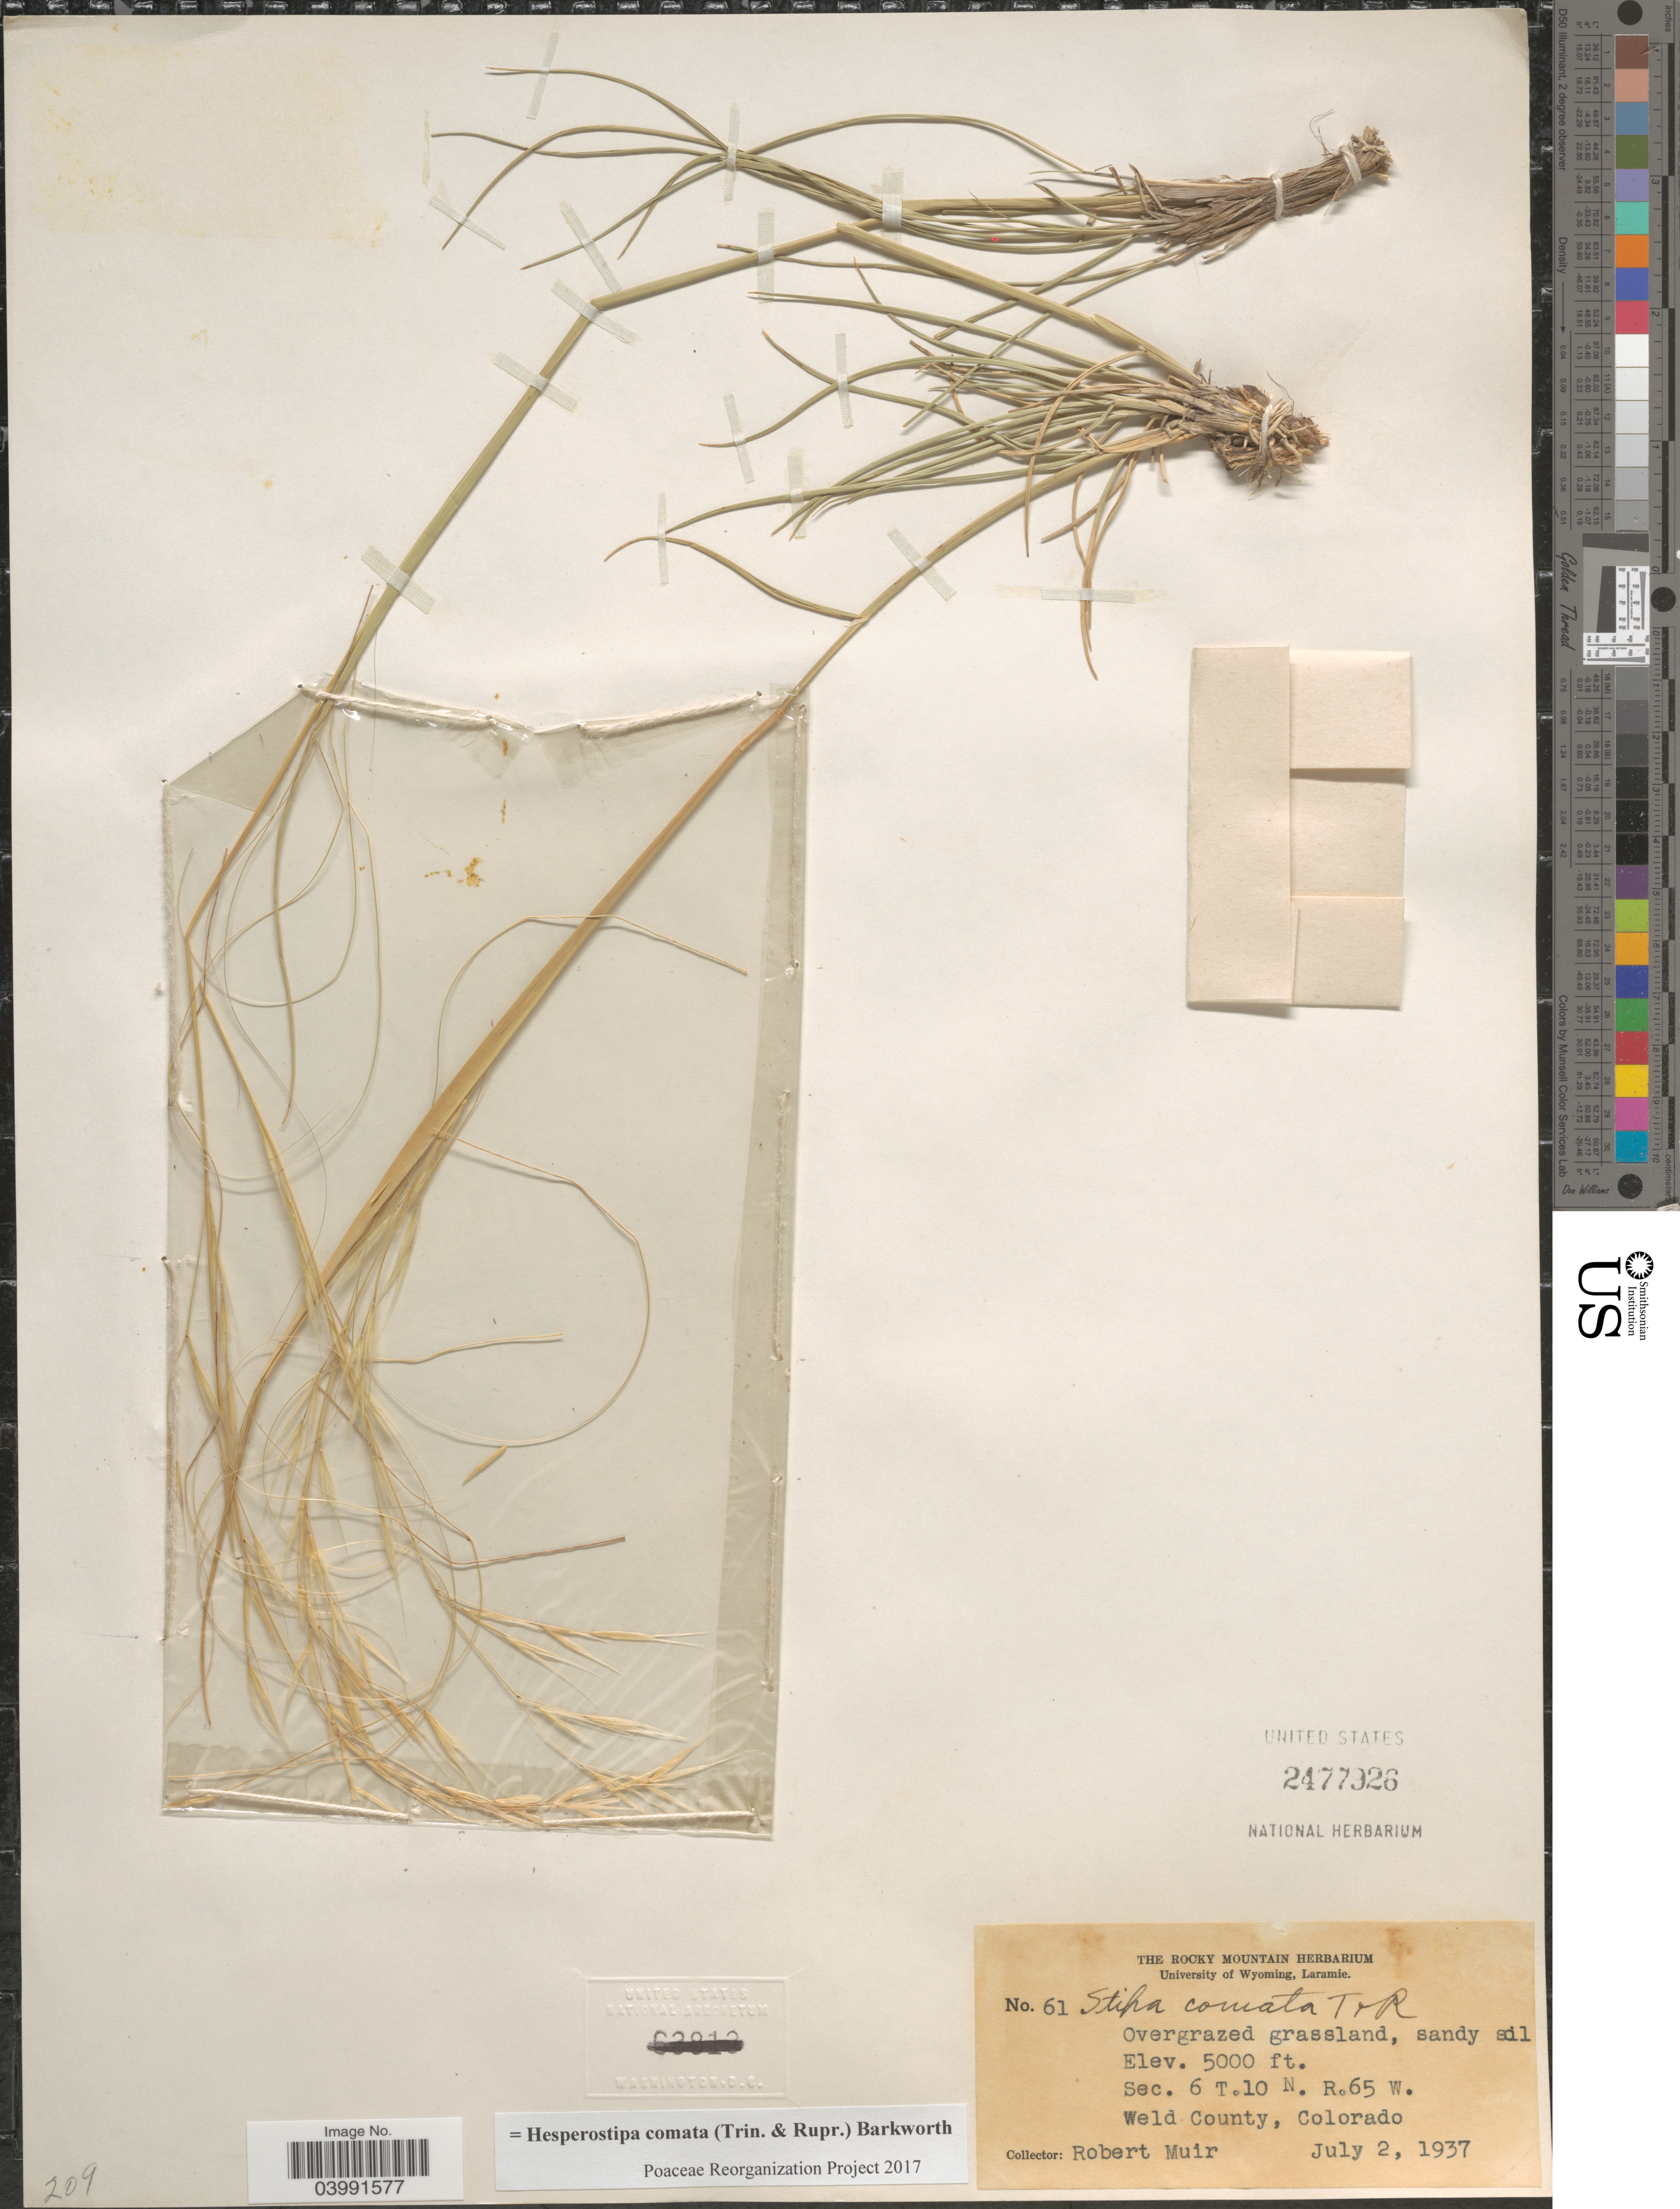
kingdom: Plantae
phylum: Tracheophyta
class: Liliopsida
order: Poales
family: Poaceae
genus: Hesperostipa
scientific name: Hesperostipa comata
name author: (Trin. & Rupr.) Barkworth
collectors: R. Muir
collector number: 61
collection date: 1937-07-02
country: United States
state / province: Colorado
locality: Sec. 6 T.10 N. R.65 W. Weld County.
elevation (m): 1524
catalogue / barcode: US 2477926